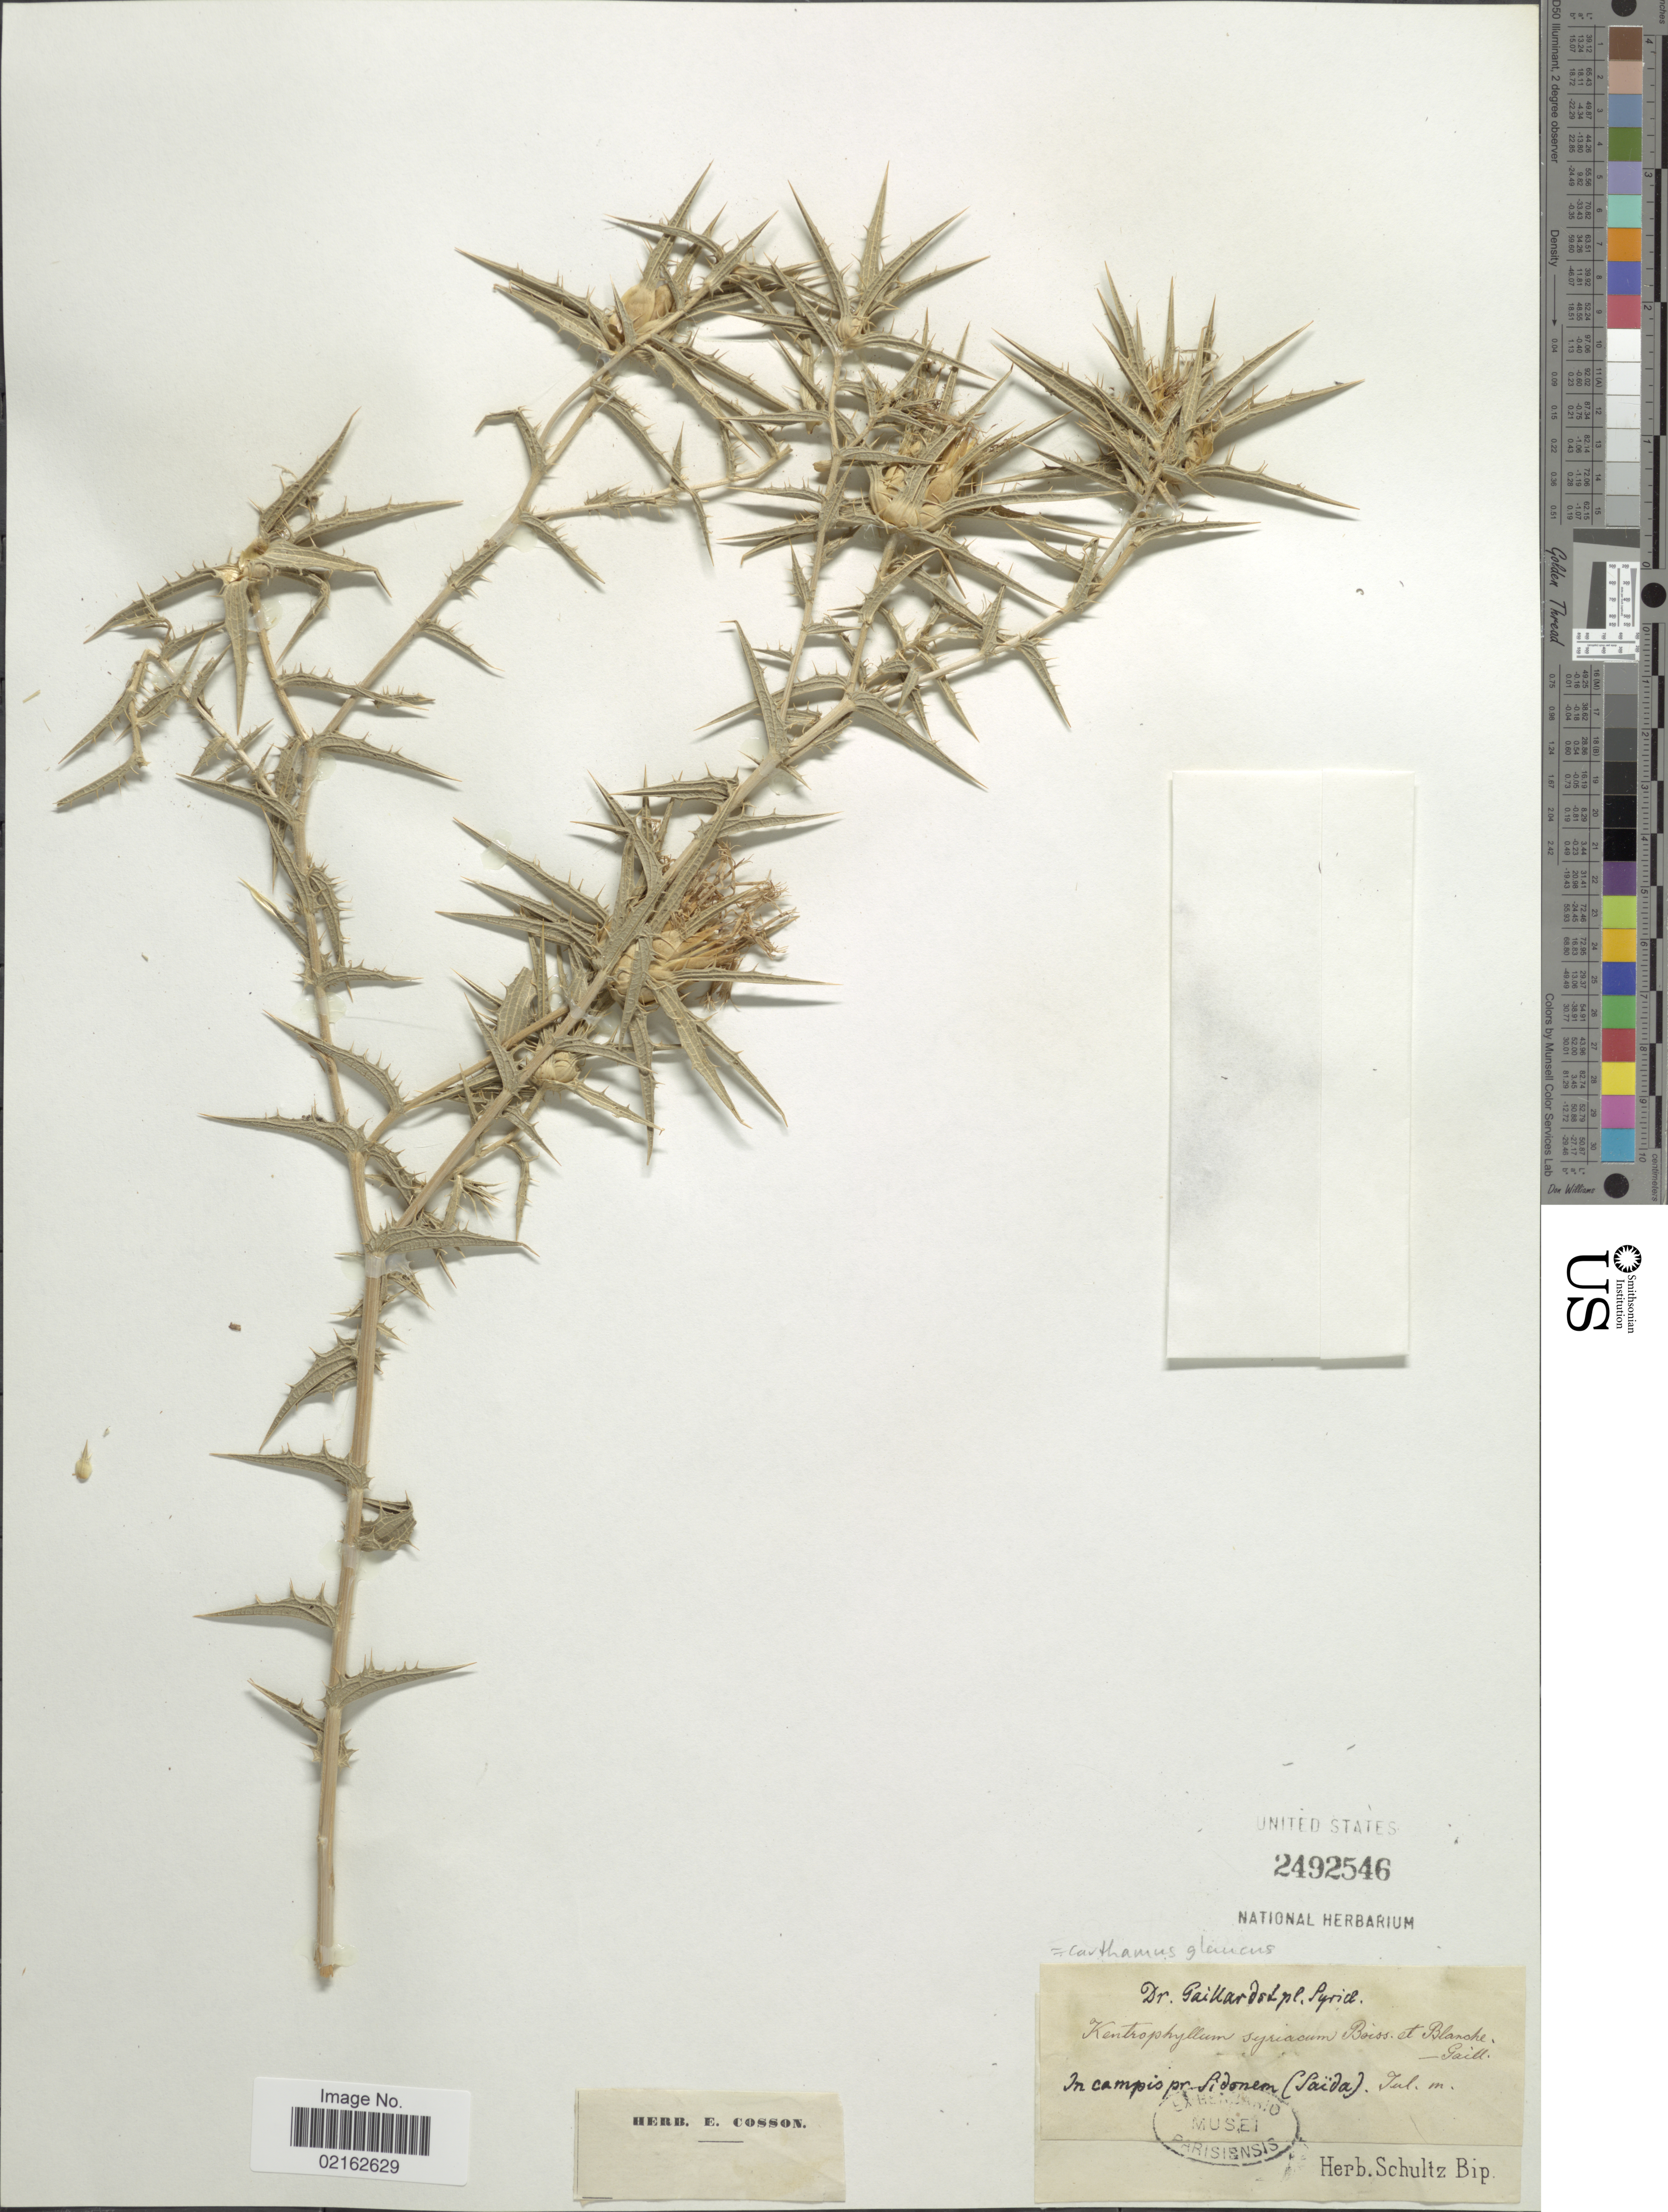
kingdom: Plantae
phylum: Tracheophyta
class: Magnoliopsida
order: Asterales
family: Asteraceae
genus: Carthamus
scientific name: Carthamus glaucus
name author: M. Bieb.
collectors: Gaillardot, --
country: Syria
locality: Pr. Sidonem [interpreted]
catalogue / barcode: US 2492546